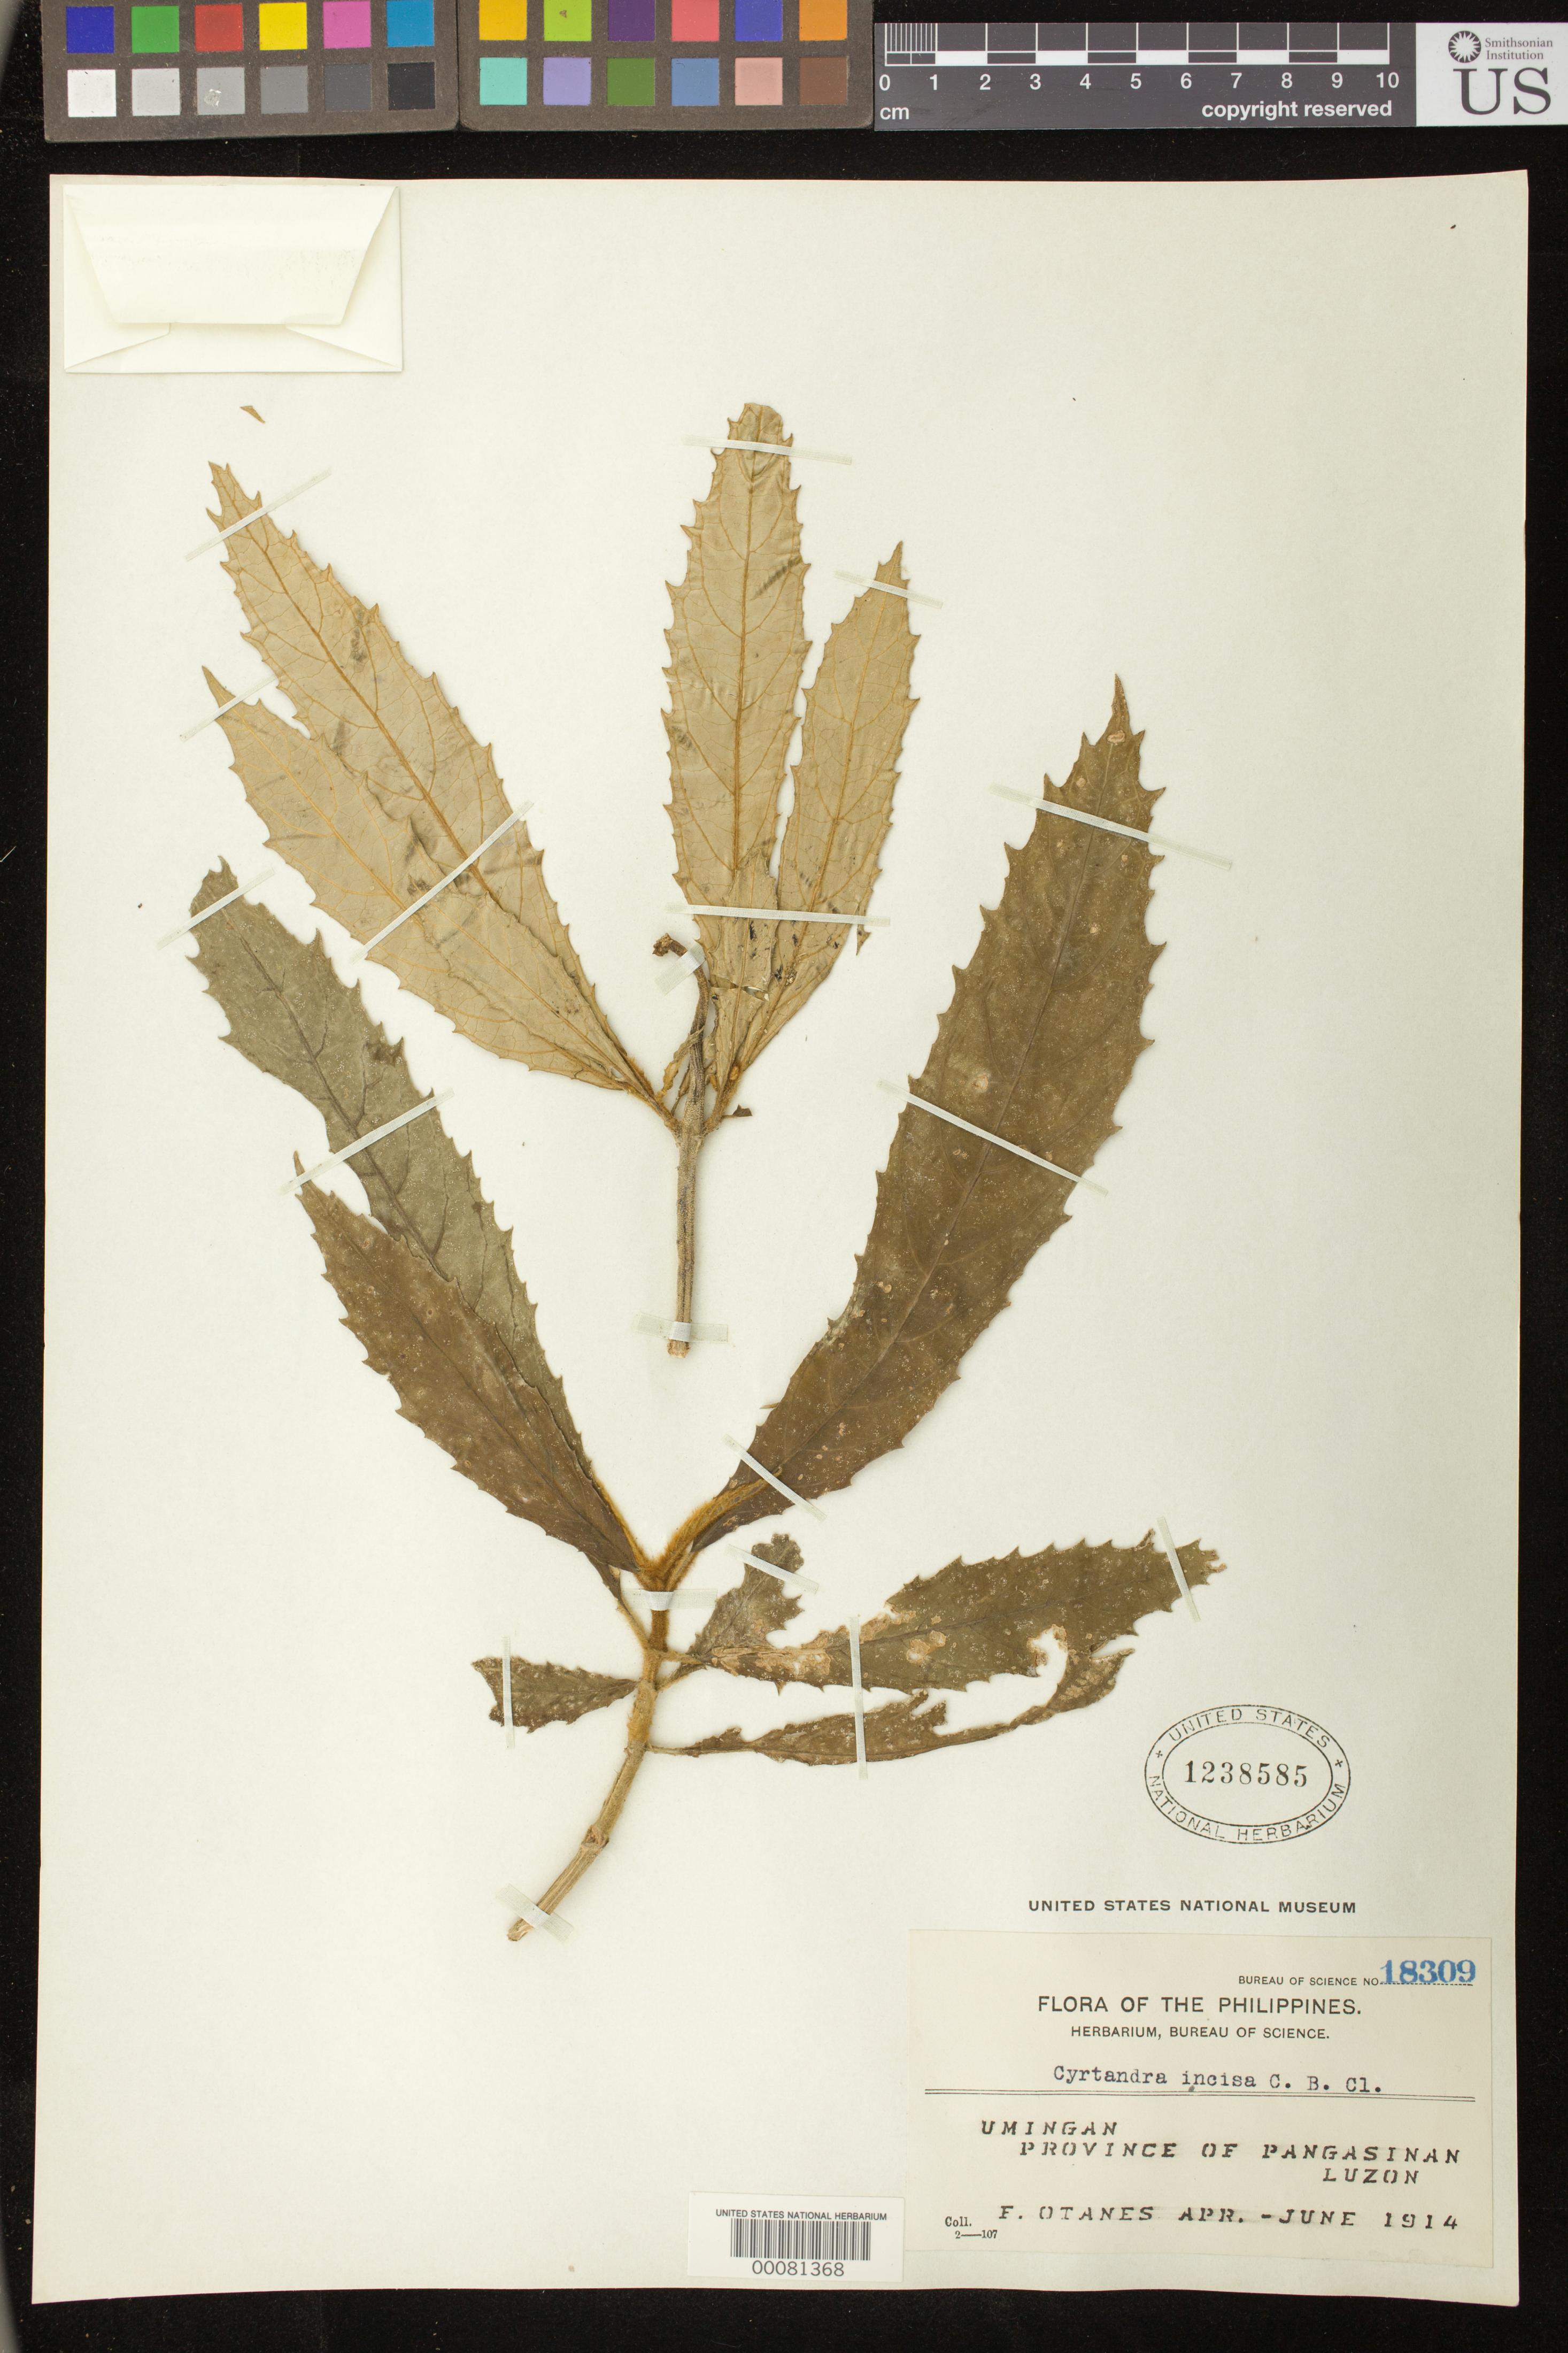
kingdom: Plantae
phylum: Tracheophyta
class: Magnoliopsida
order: Lamiales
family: Gesneriaceae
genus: Cyrtandra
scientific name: Cyrtandra incisa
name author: C.B. Clarke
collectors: F. Q. Otanes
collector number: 18309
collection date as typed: Apr-Jun 1914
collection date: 1914-04/1914-06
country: Philippines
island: Luzon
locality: Pangasinan, Umingan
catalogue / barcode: US 1238585